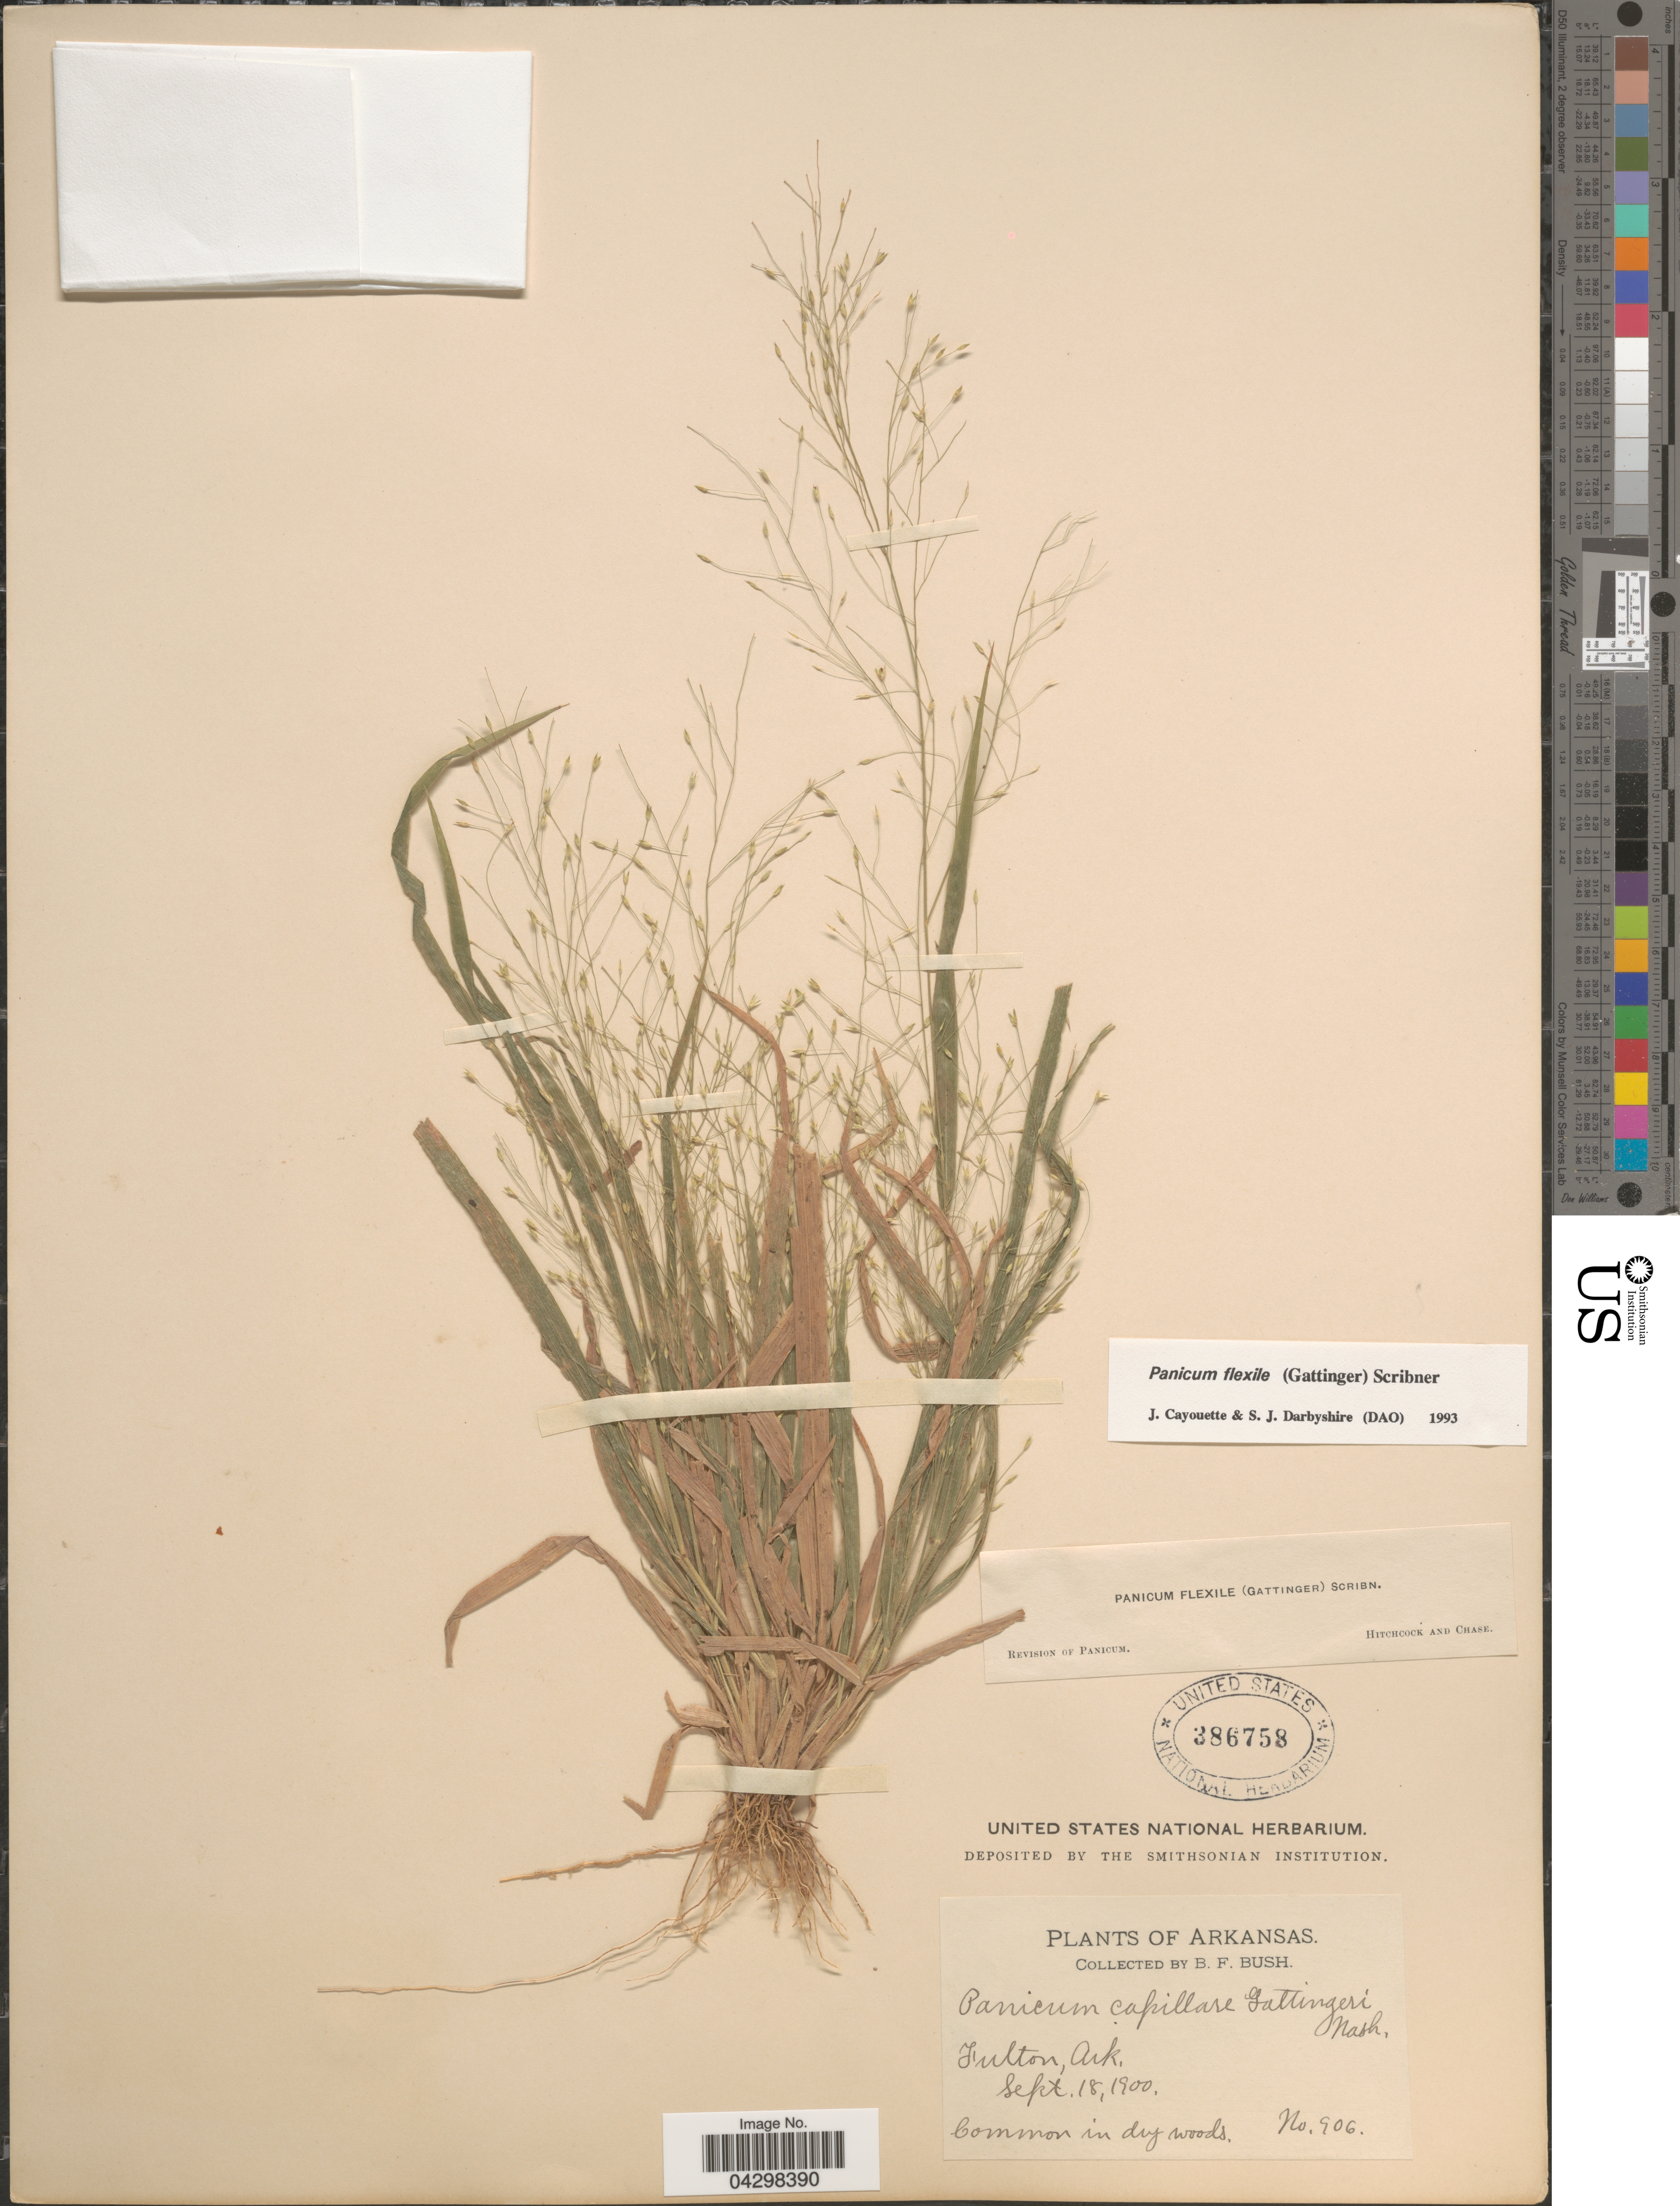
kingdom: Plantae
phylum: Tracheophyta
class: Liliopsida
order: Poales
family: Poaceae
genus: Panicum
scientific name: Panicum flexile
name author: (Gatt.) Scribn.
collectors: B. F. Bush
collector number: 906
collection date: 1900-09-18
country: United States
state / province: Arkansas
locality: Fulton.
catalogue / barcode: US 386758